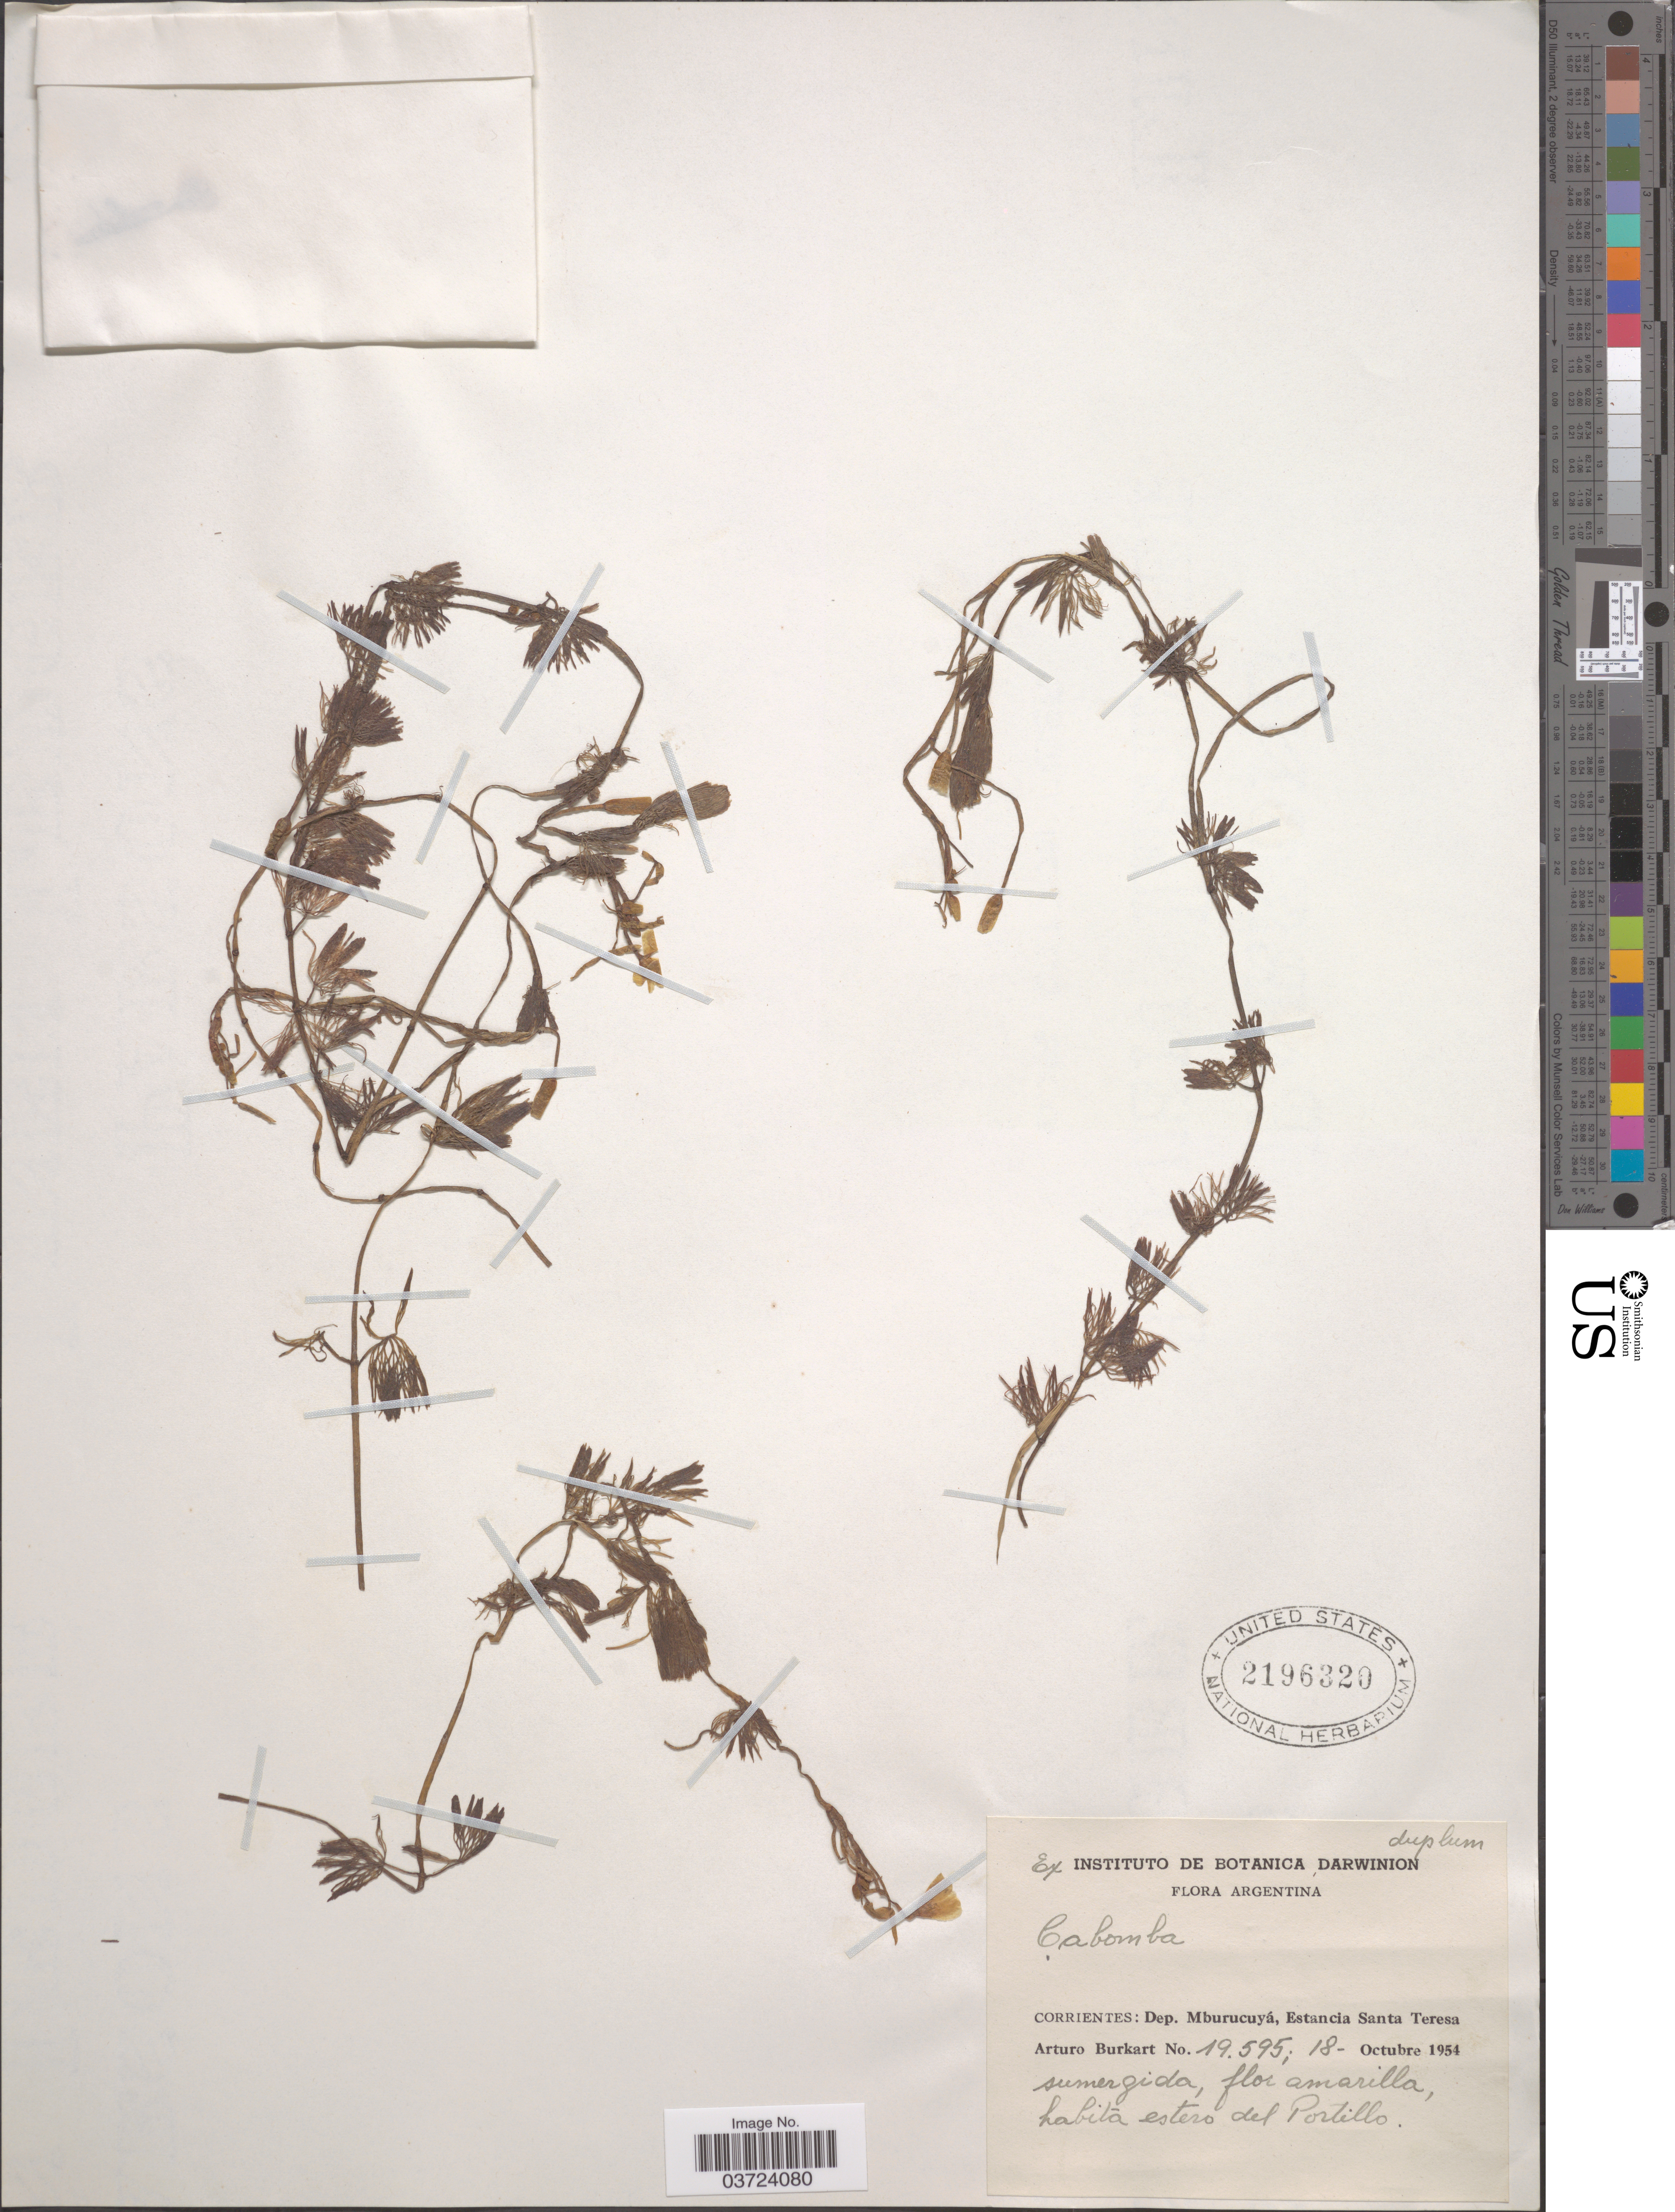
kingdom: Plantae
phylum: Tracheophyta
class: Magnoliopsida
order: Nymphaeales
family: Cabombaceae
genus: Cabomba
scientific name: Cabomba australis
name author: Speg.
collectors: A. E. Burkart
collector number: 19595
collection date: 1954-10-18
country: Argentina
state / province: Corrientes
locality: Dep. Mburucuyá, Estancia Santa Teresa.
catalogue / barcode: US 2196320